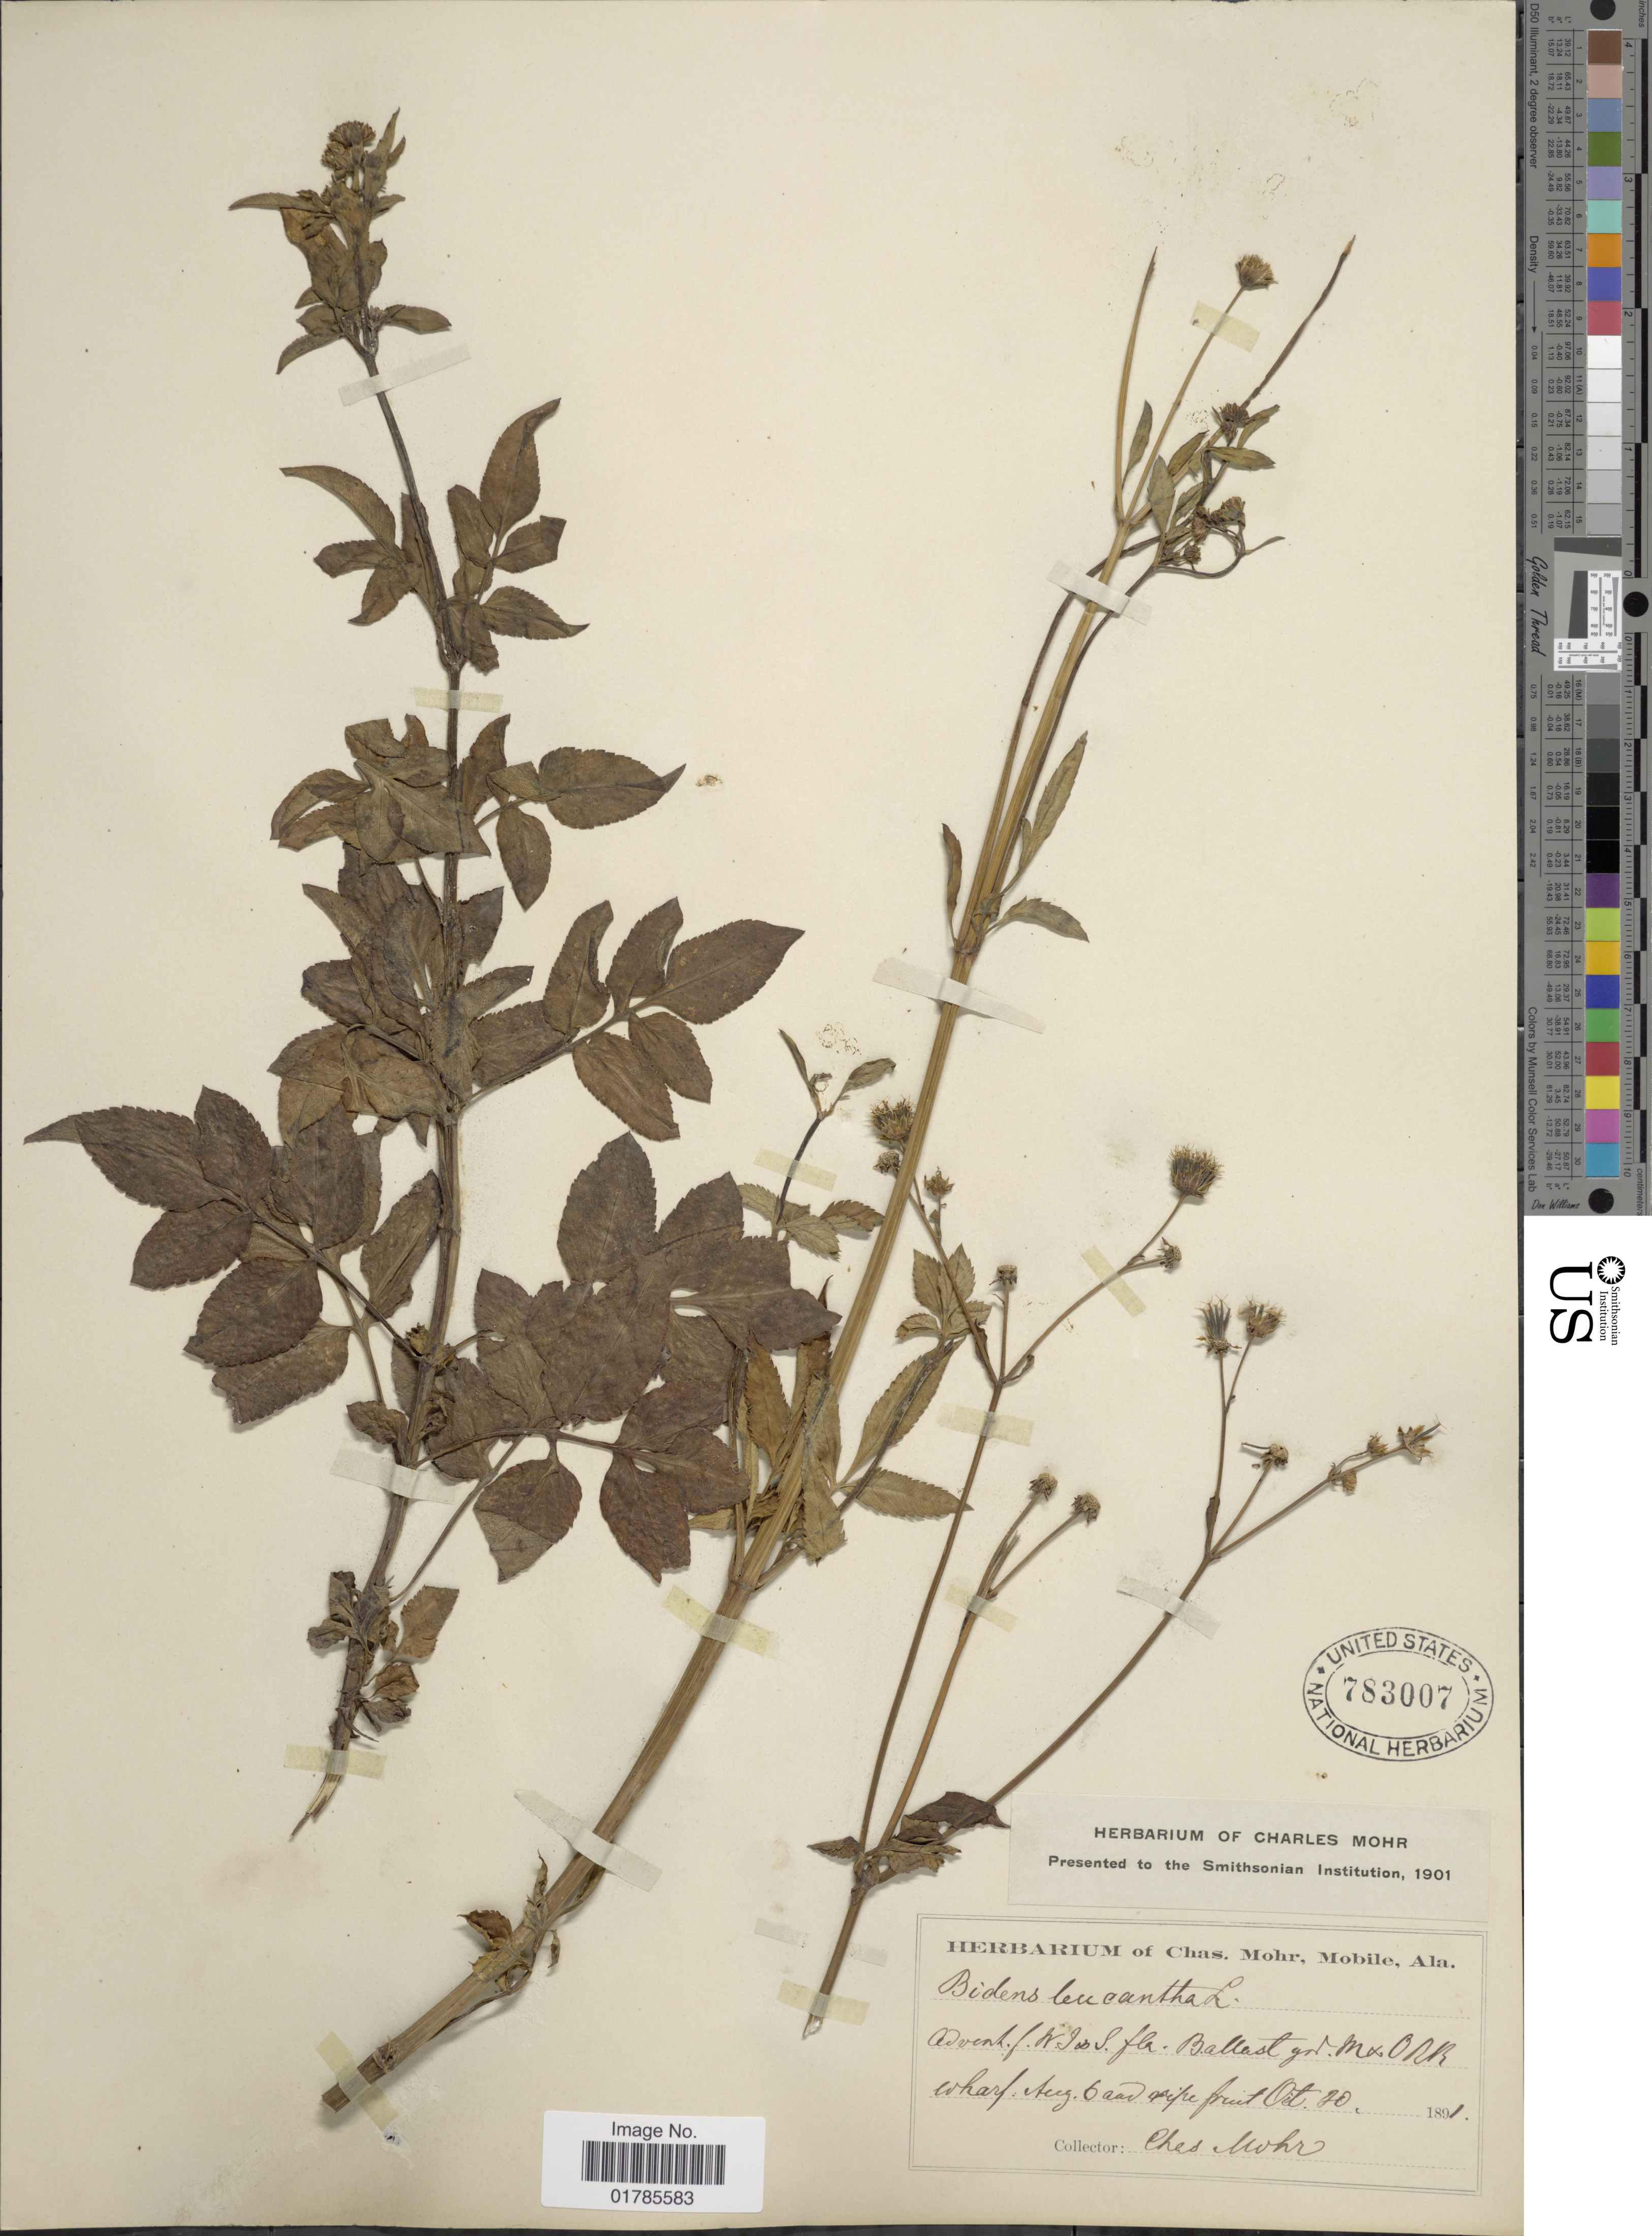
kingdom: Plantae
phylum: Tracheophyta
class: Magnoliopsida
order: Asterales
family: Asteraceae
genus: Bidens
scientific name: Bidens alba var. radiata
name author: (Sch. Bip.) R.E. Ballard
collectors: Mohr, C. T. (herbarium)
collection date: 1891-10-20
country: United States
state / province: Florida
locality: W. Jas. S. Fla, Ballast gov. Mobile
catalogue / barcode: US 783007